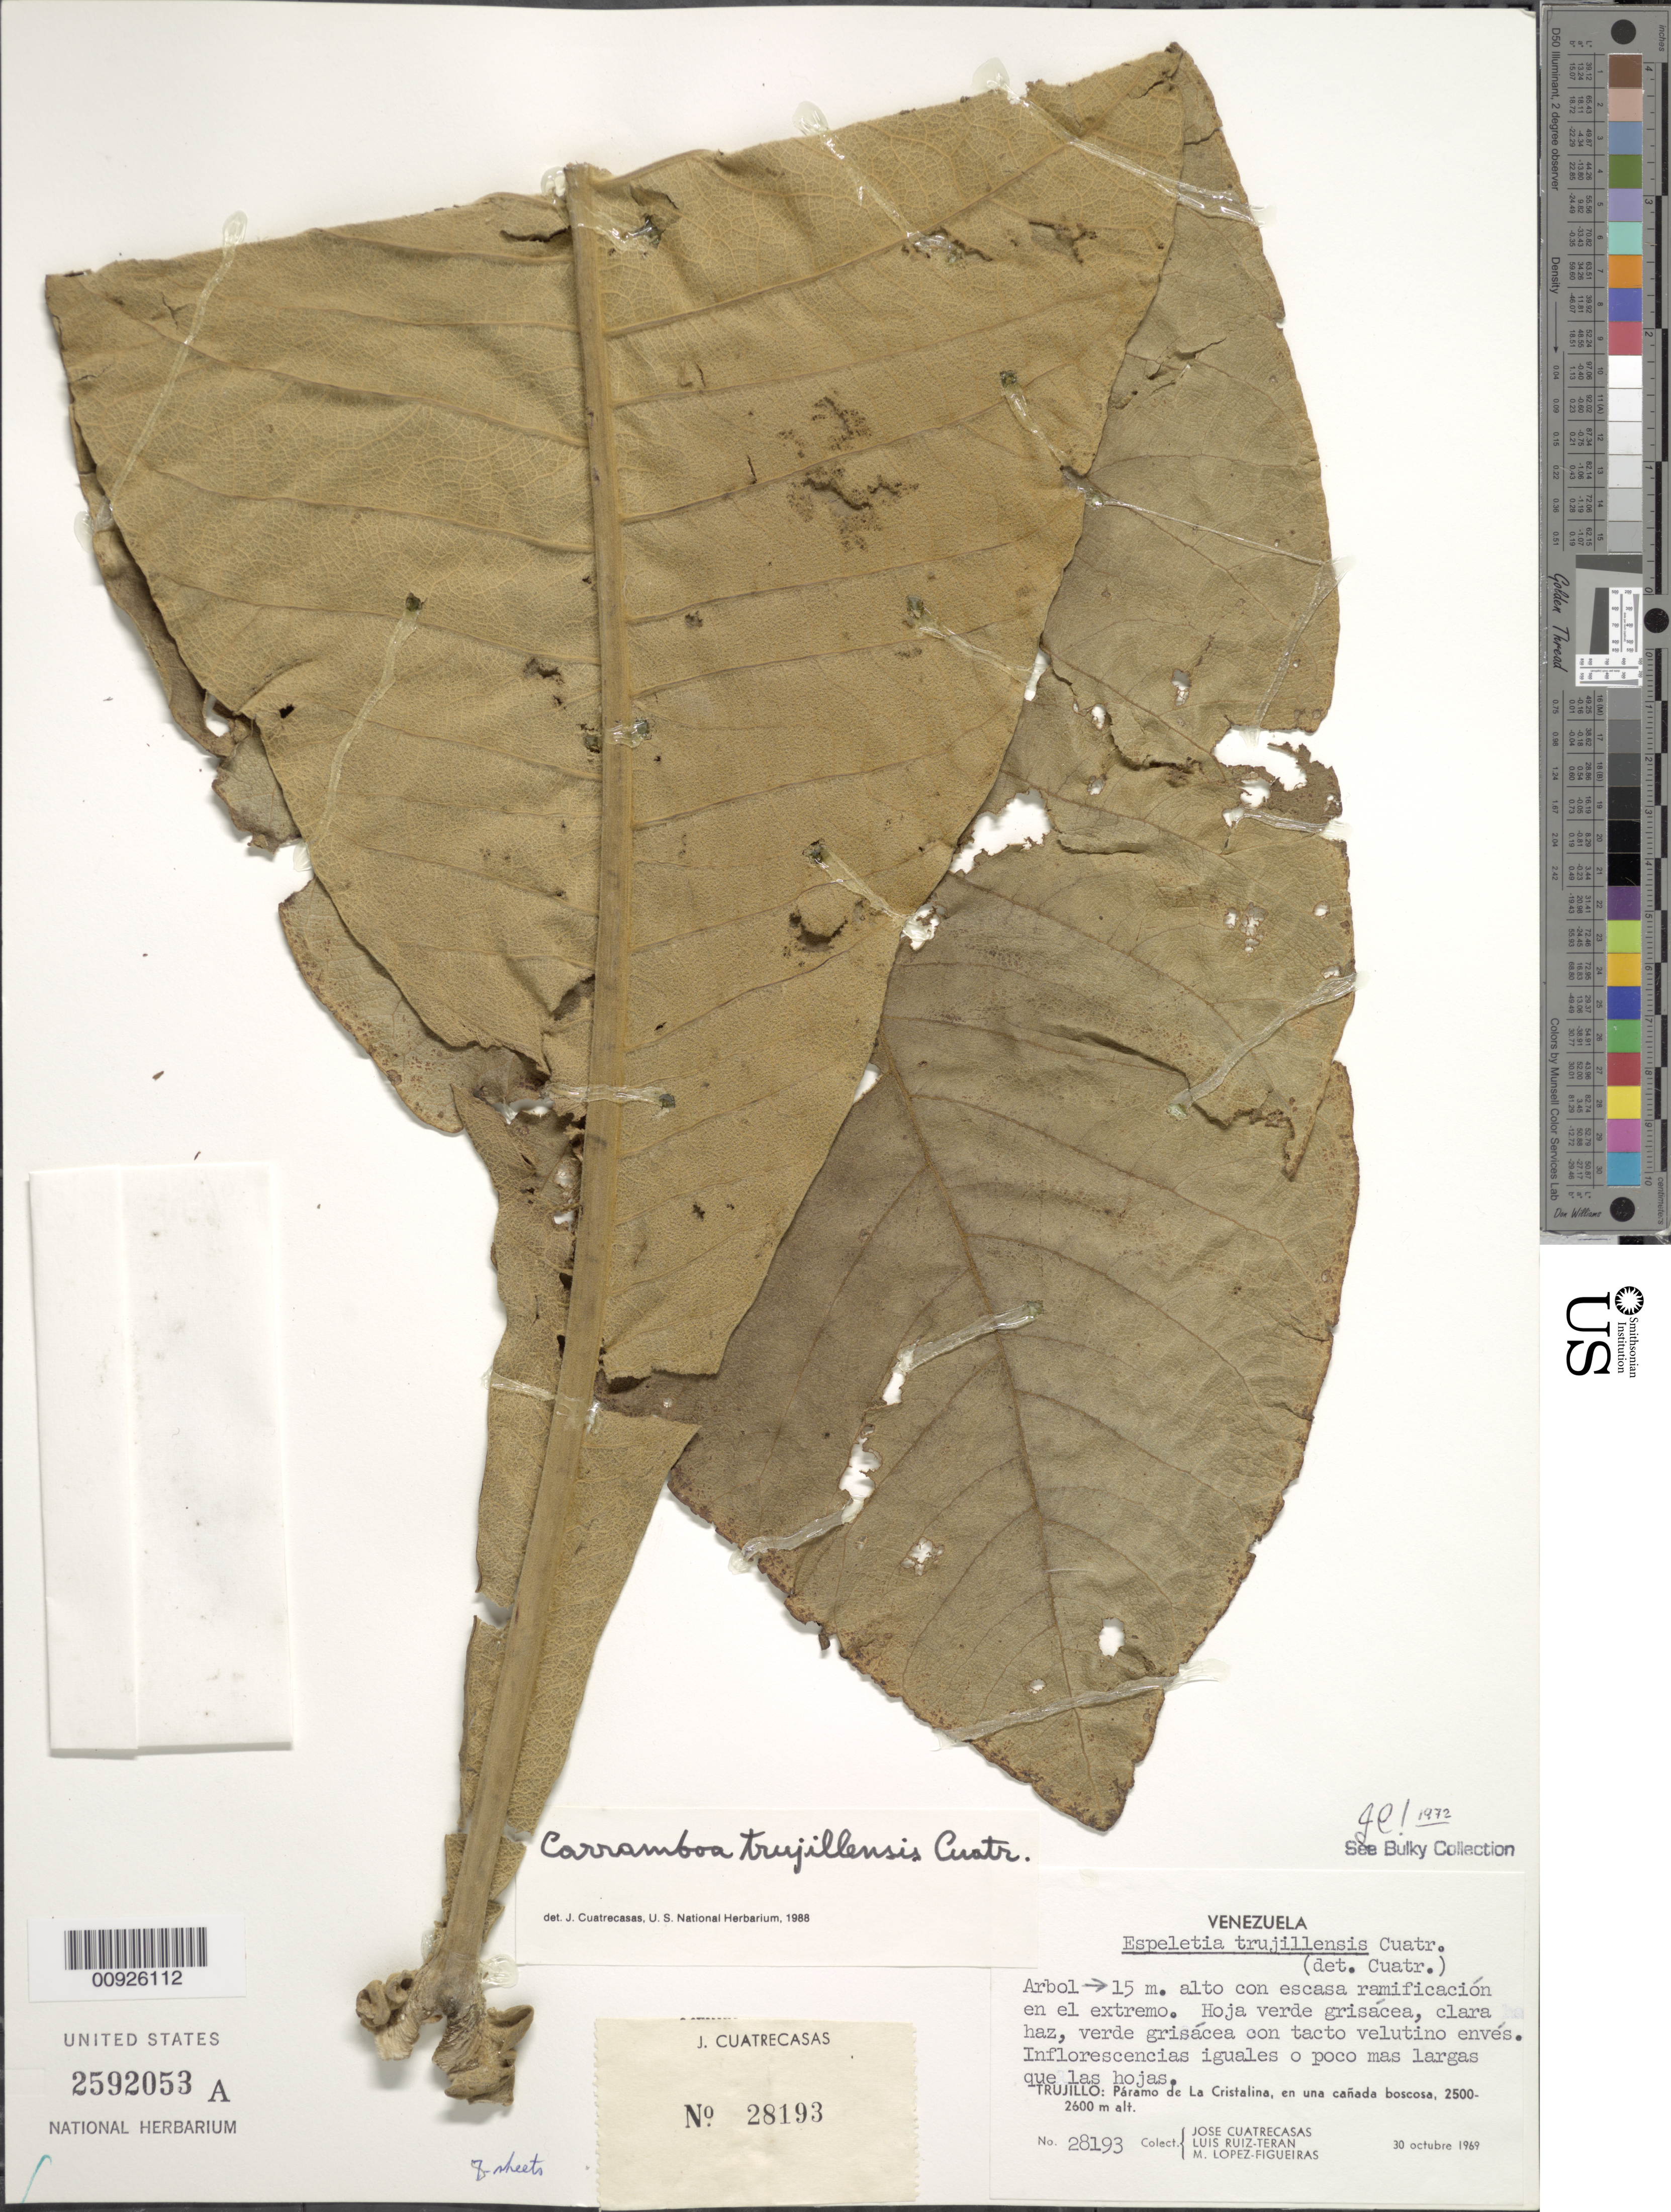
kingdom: Plantae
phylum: Tracheophyta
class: Magnoliopsida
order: Asterales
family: Asteraceae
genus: Carramboa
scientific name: Carramboa trujillensis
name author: (Cuatrec.) Cuatrec.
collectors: J. Cuatrecasas, L. Teran & M. López Figueiras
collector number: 28193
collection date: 1969-10-30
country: Venezuela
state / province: Trujillo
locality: Paramo de La Cristalina, en una canada boscosa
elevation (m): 2500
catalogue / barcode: US 2592052A